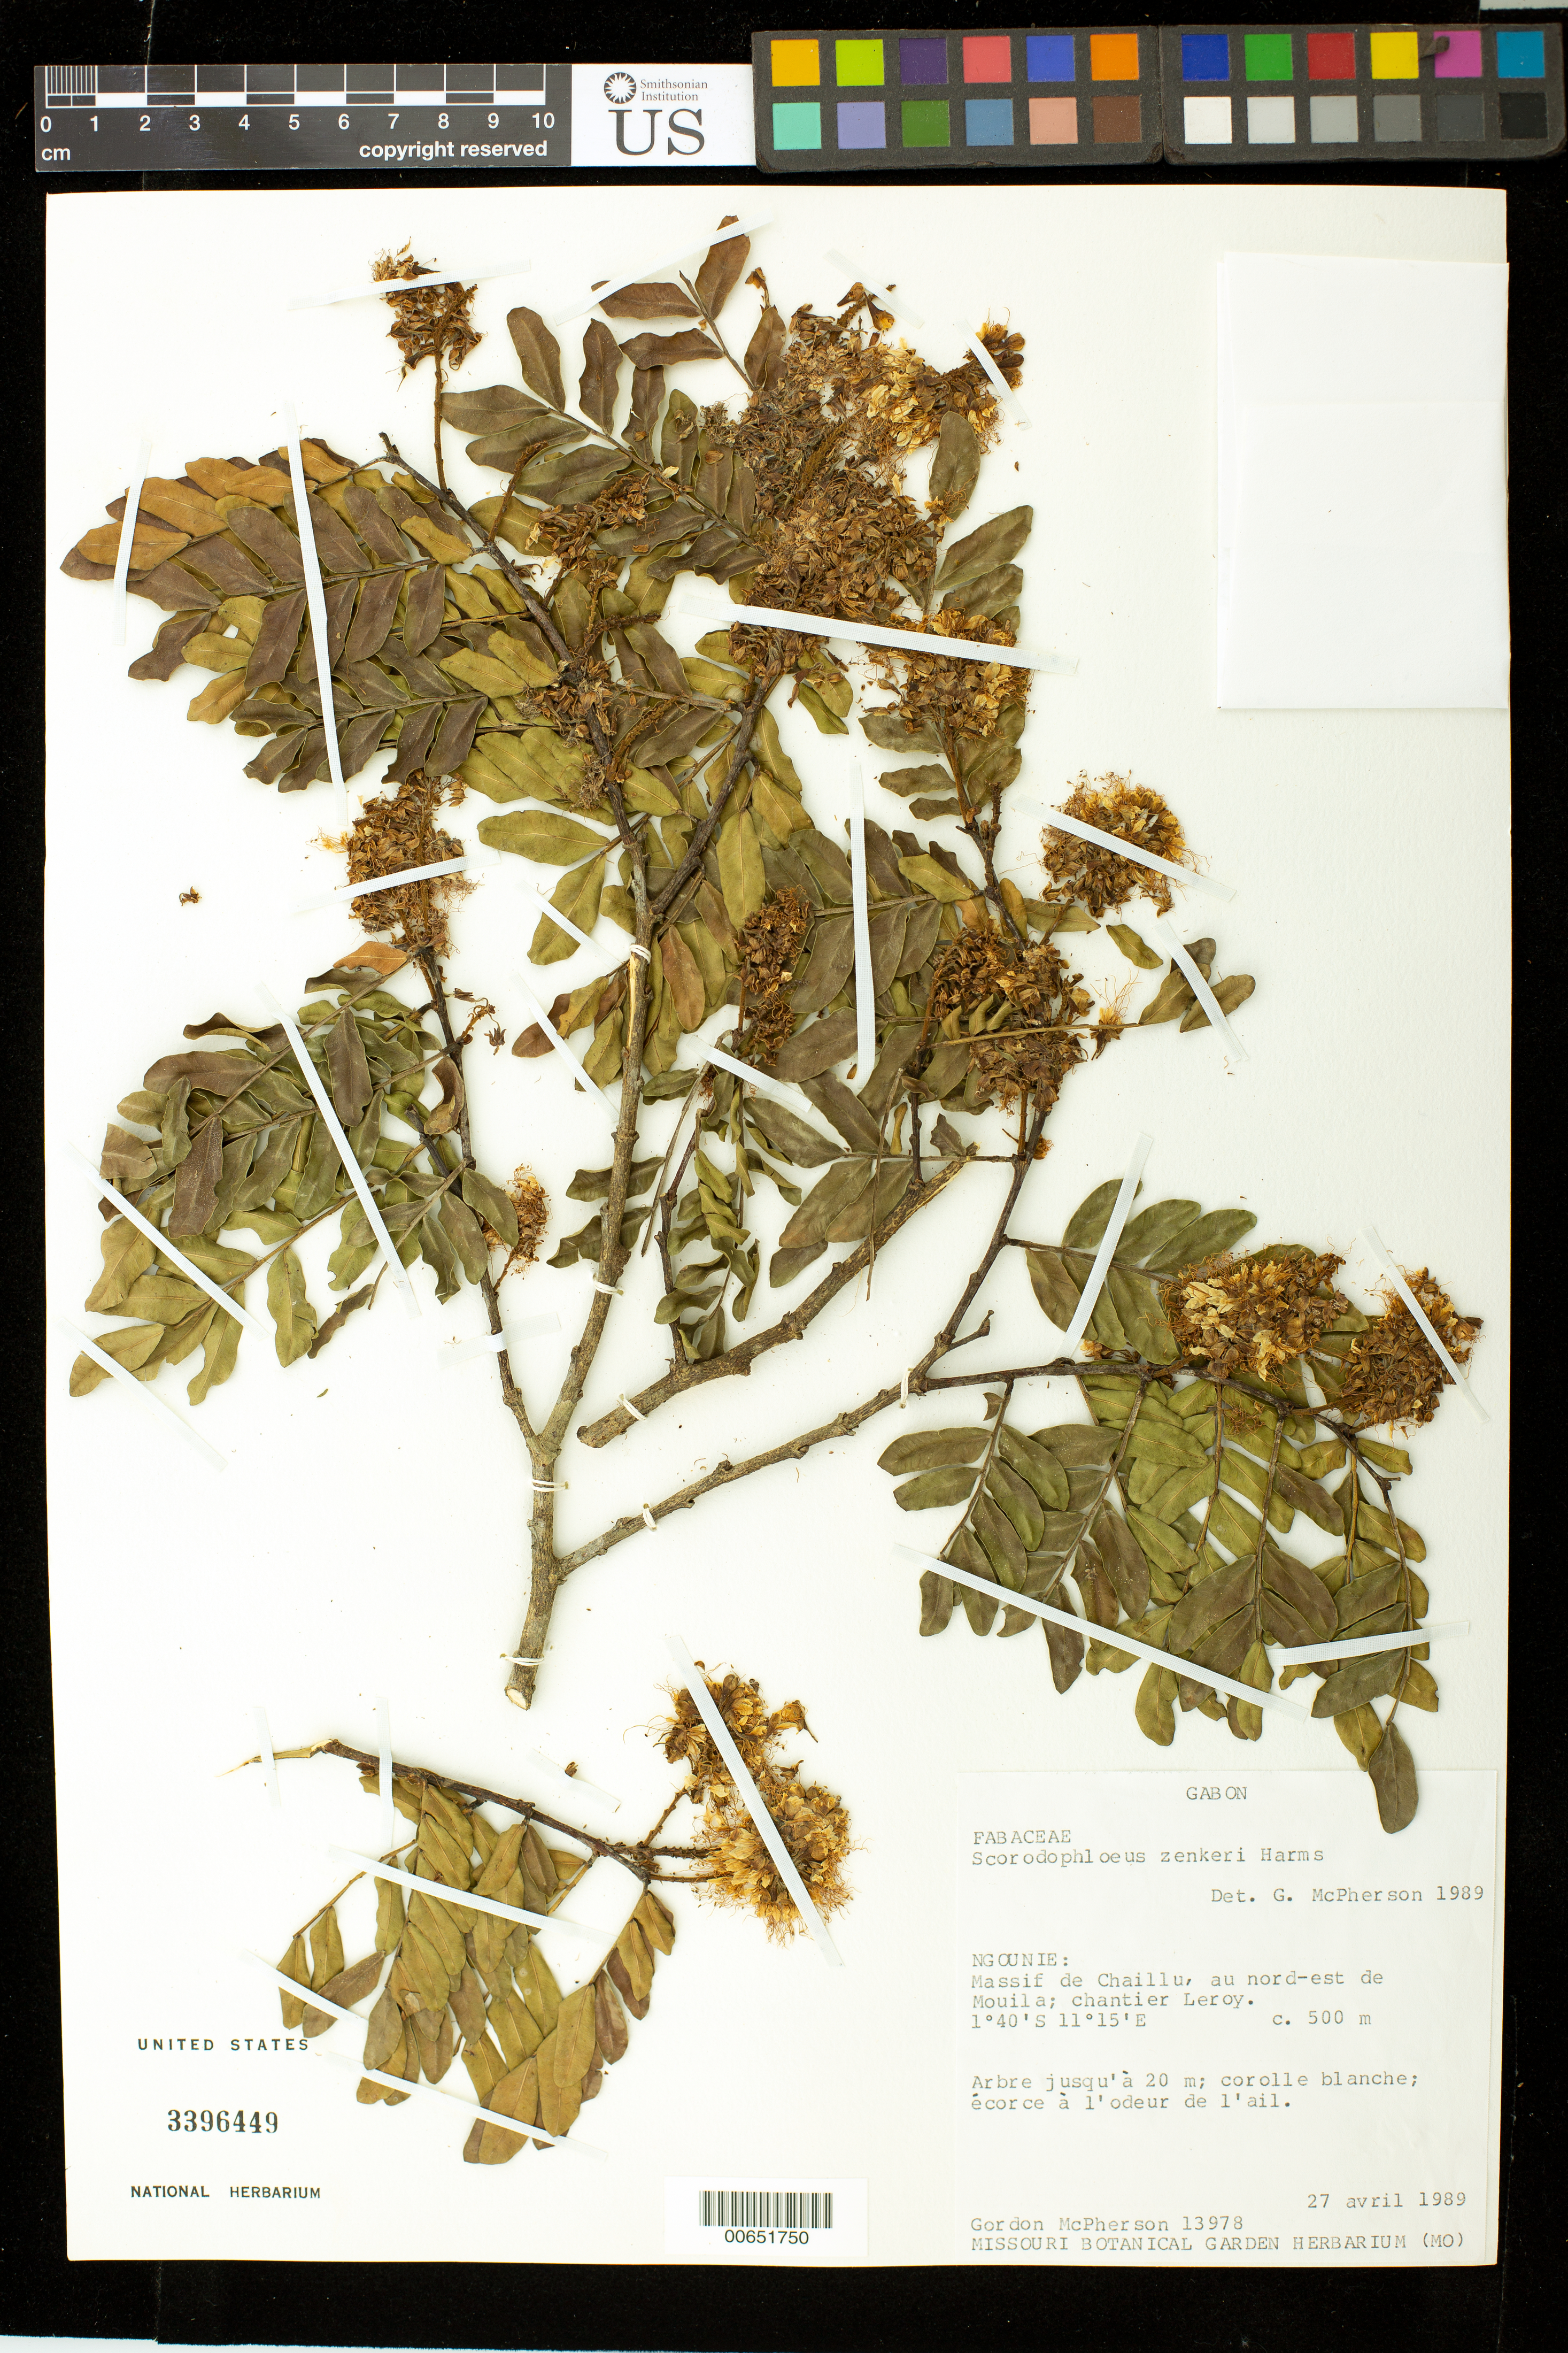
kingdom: Plantae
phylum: Tracheophyta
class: Magnoliopsida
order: Fabales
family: Fabaceae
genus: Scorodophloeus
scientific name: Scorodophloeus zenkeri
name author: Harms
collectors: G. D. McPherson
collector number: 13978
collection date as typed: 27 Apr 1989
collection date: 1989-04-27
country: Gabon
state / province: Ngounié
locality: Massif de Chaillu, au nord-est de Mouila; Chantier Leroy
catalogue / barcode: US 3396449